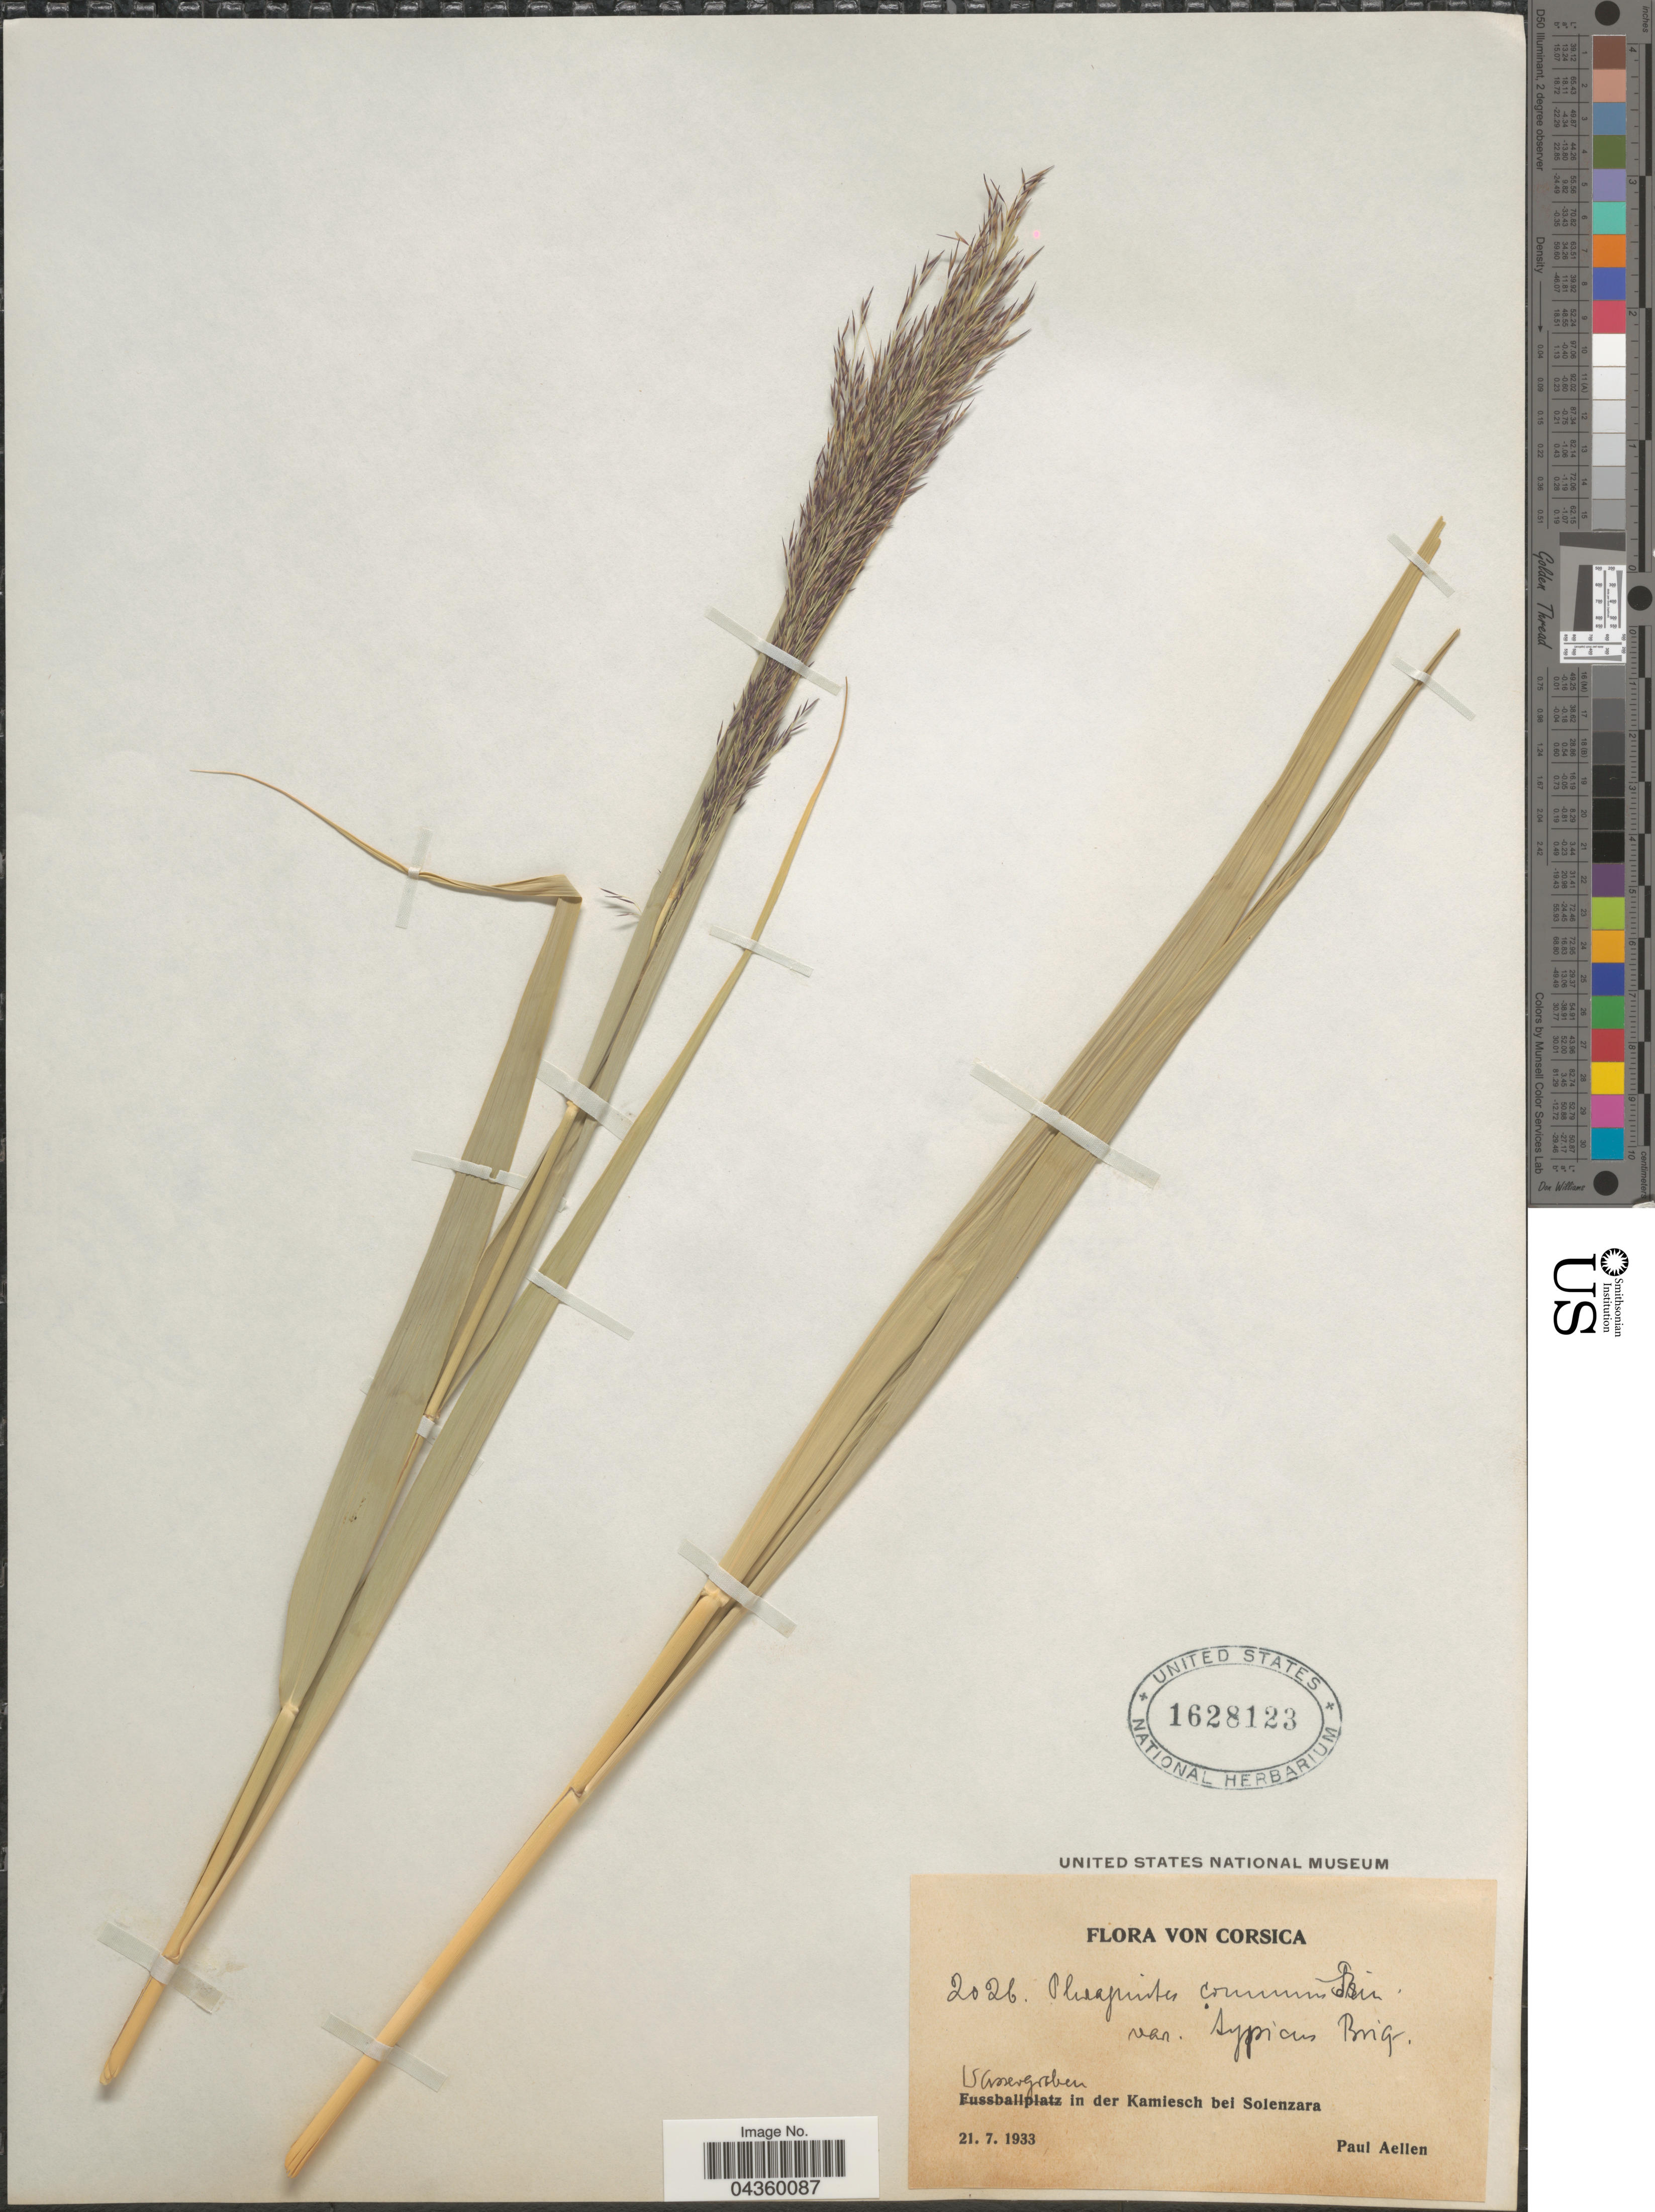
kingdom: Plantae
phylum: Tracheophyta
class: Liliopsida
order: Poales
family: Poaceae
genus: Phragmites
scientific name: Phragmites australis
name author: (Cav.) Trin. ex Steud.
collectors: P. Aellen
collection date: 1933-07-21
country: France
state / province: Corsica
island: Corse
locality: [illegible text] in der Kamiesch bei Solenzara.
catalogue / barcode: US 1628123